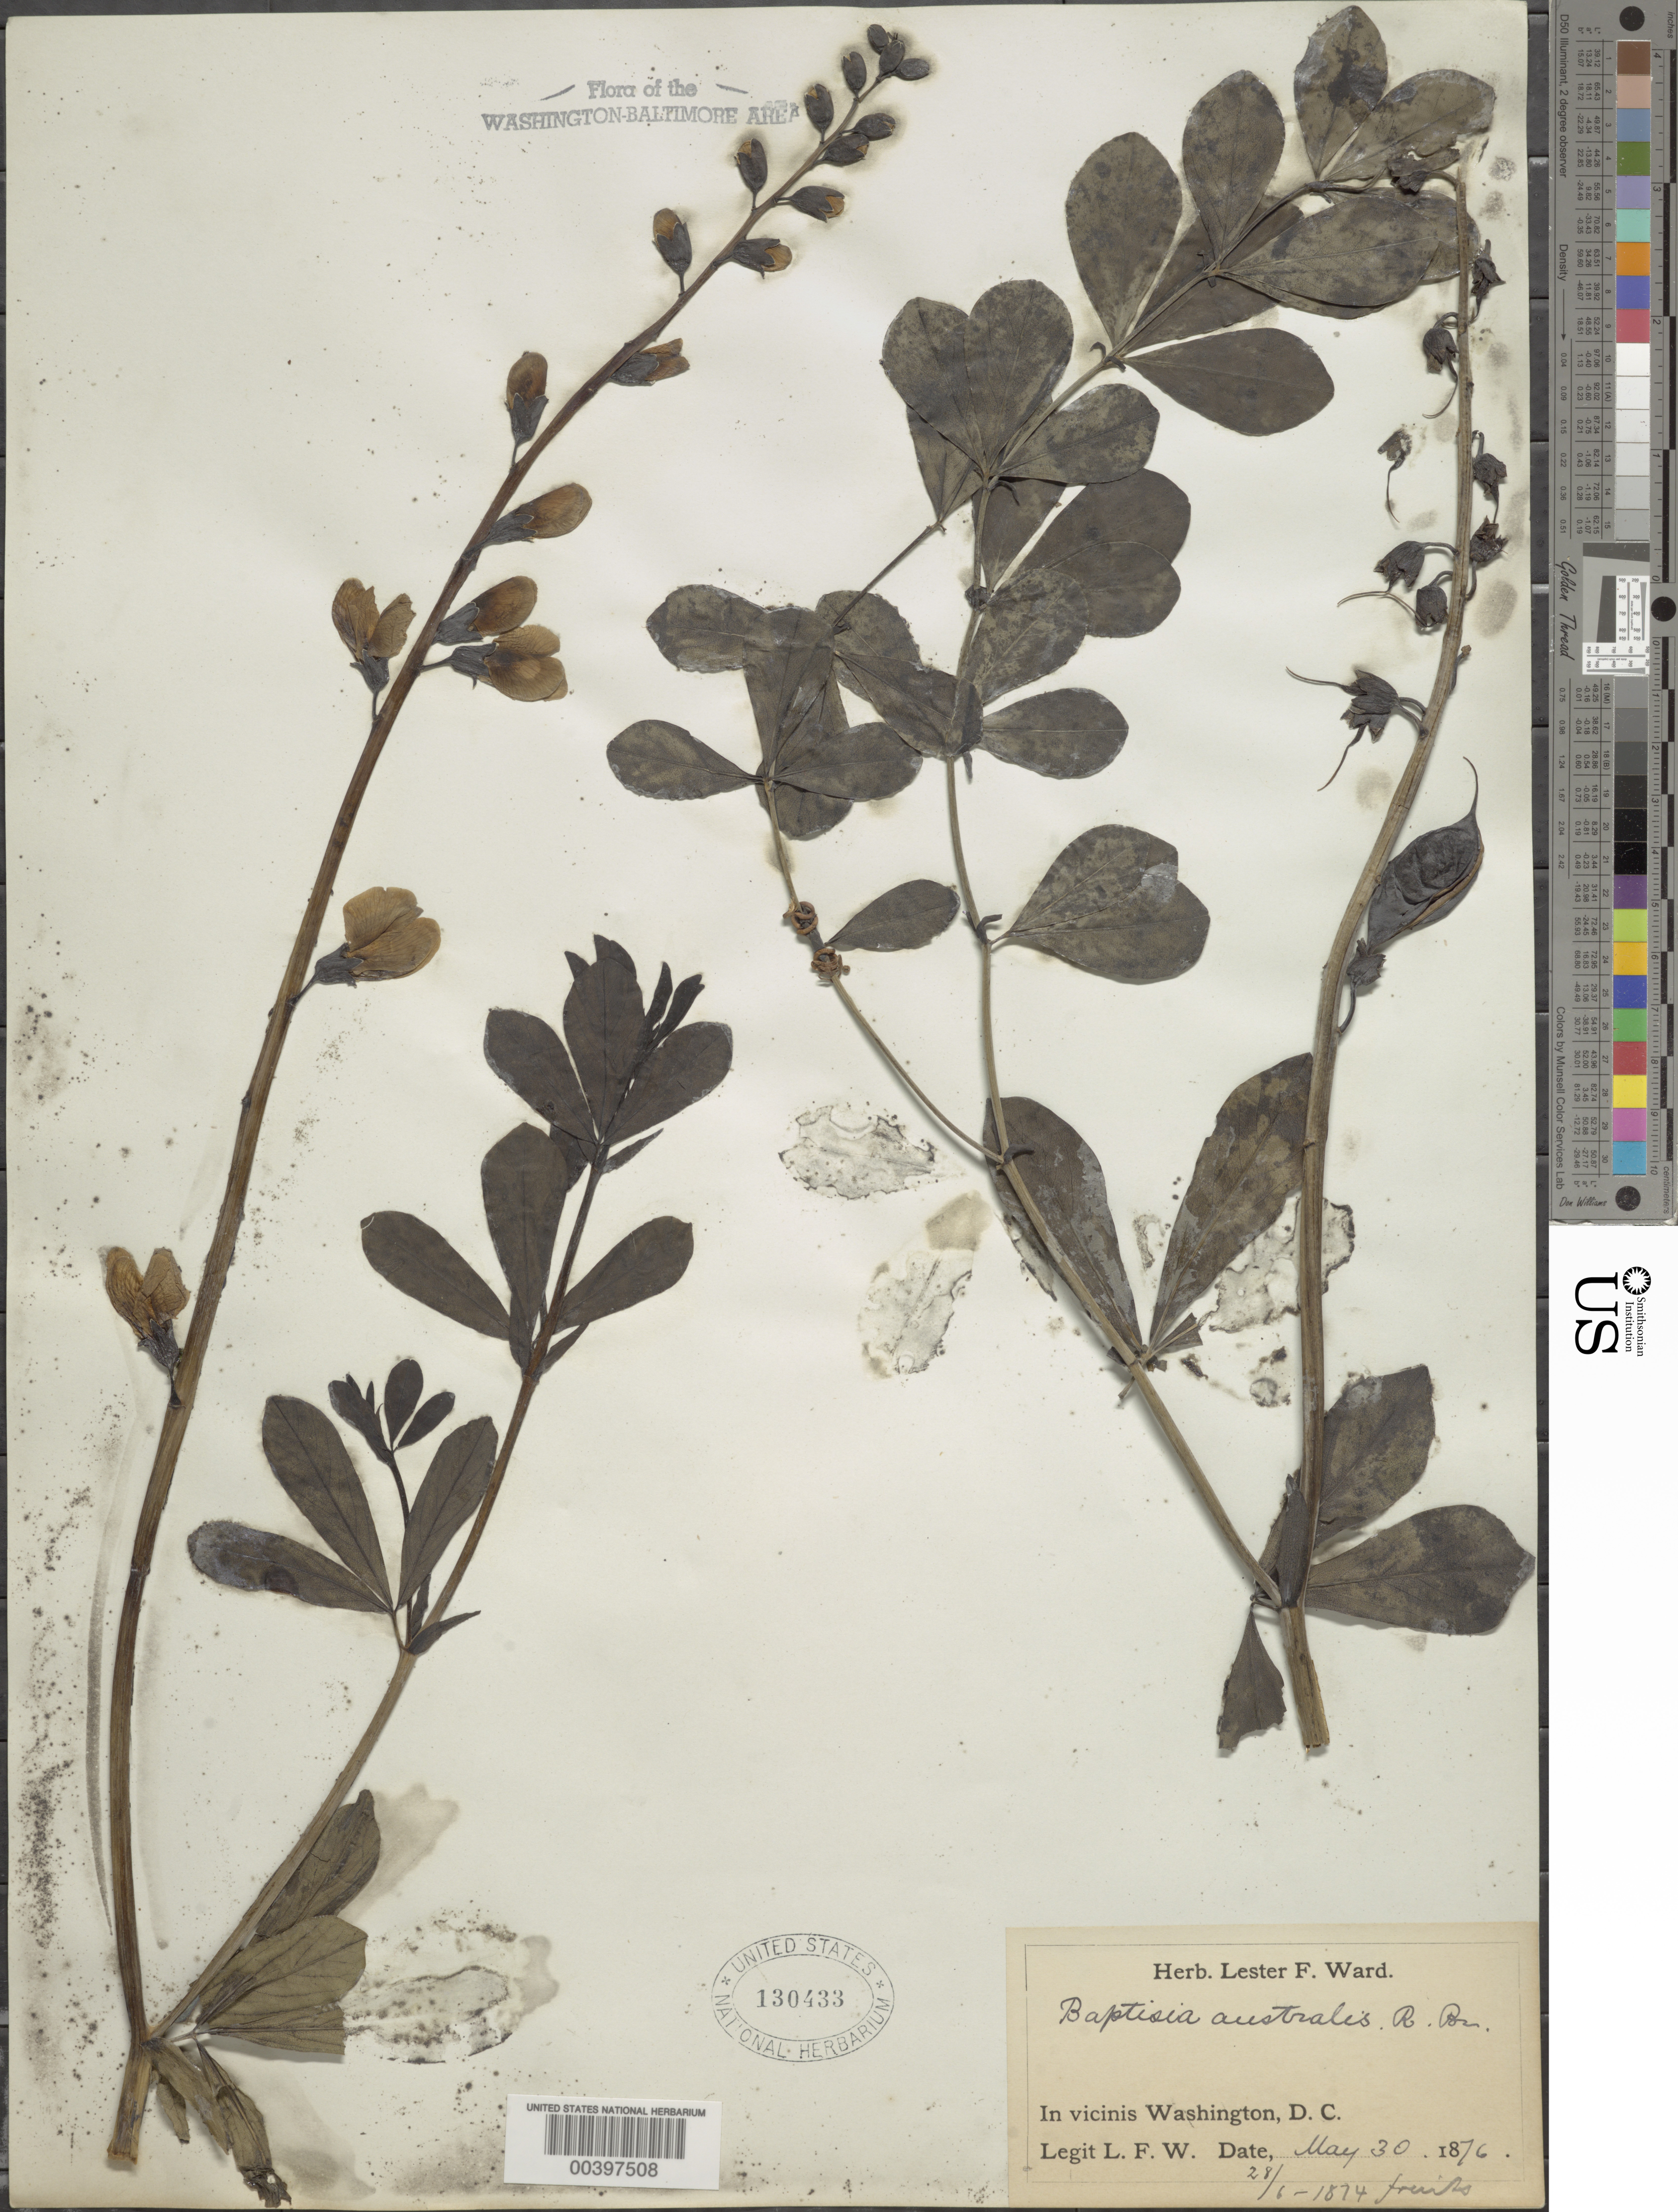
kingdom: Plantae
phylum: Tracheophyta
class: Magnoliopsida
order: Fabales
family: Fabaceae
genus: Baptisia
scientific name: Baptisia australis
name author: (L.) R. Br.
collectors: L. F. Ward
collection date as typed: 30 May 1876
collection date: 1876-05-30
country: United States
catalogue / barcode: US 130433